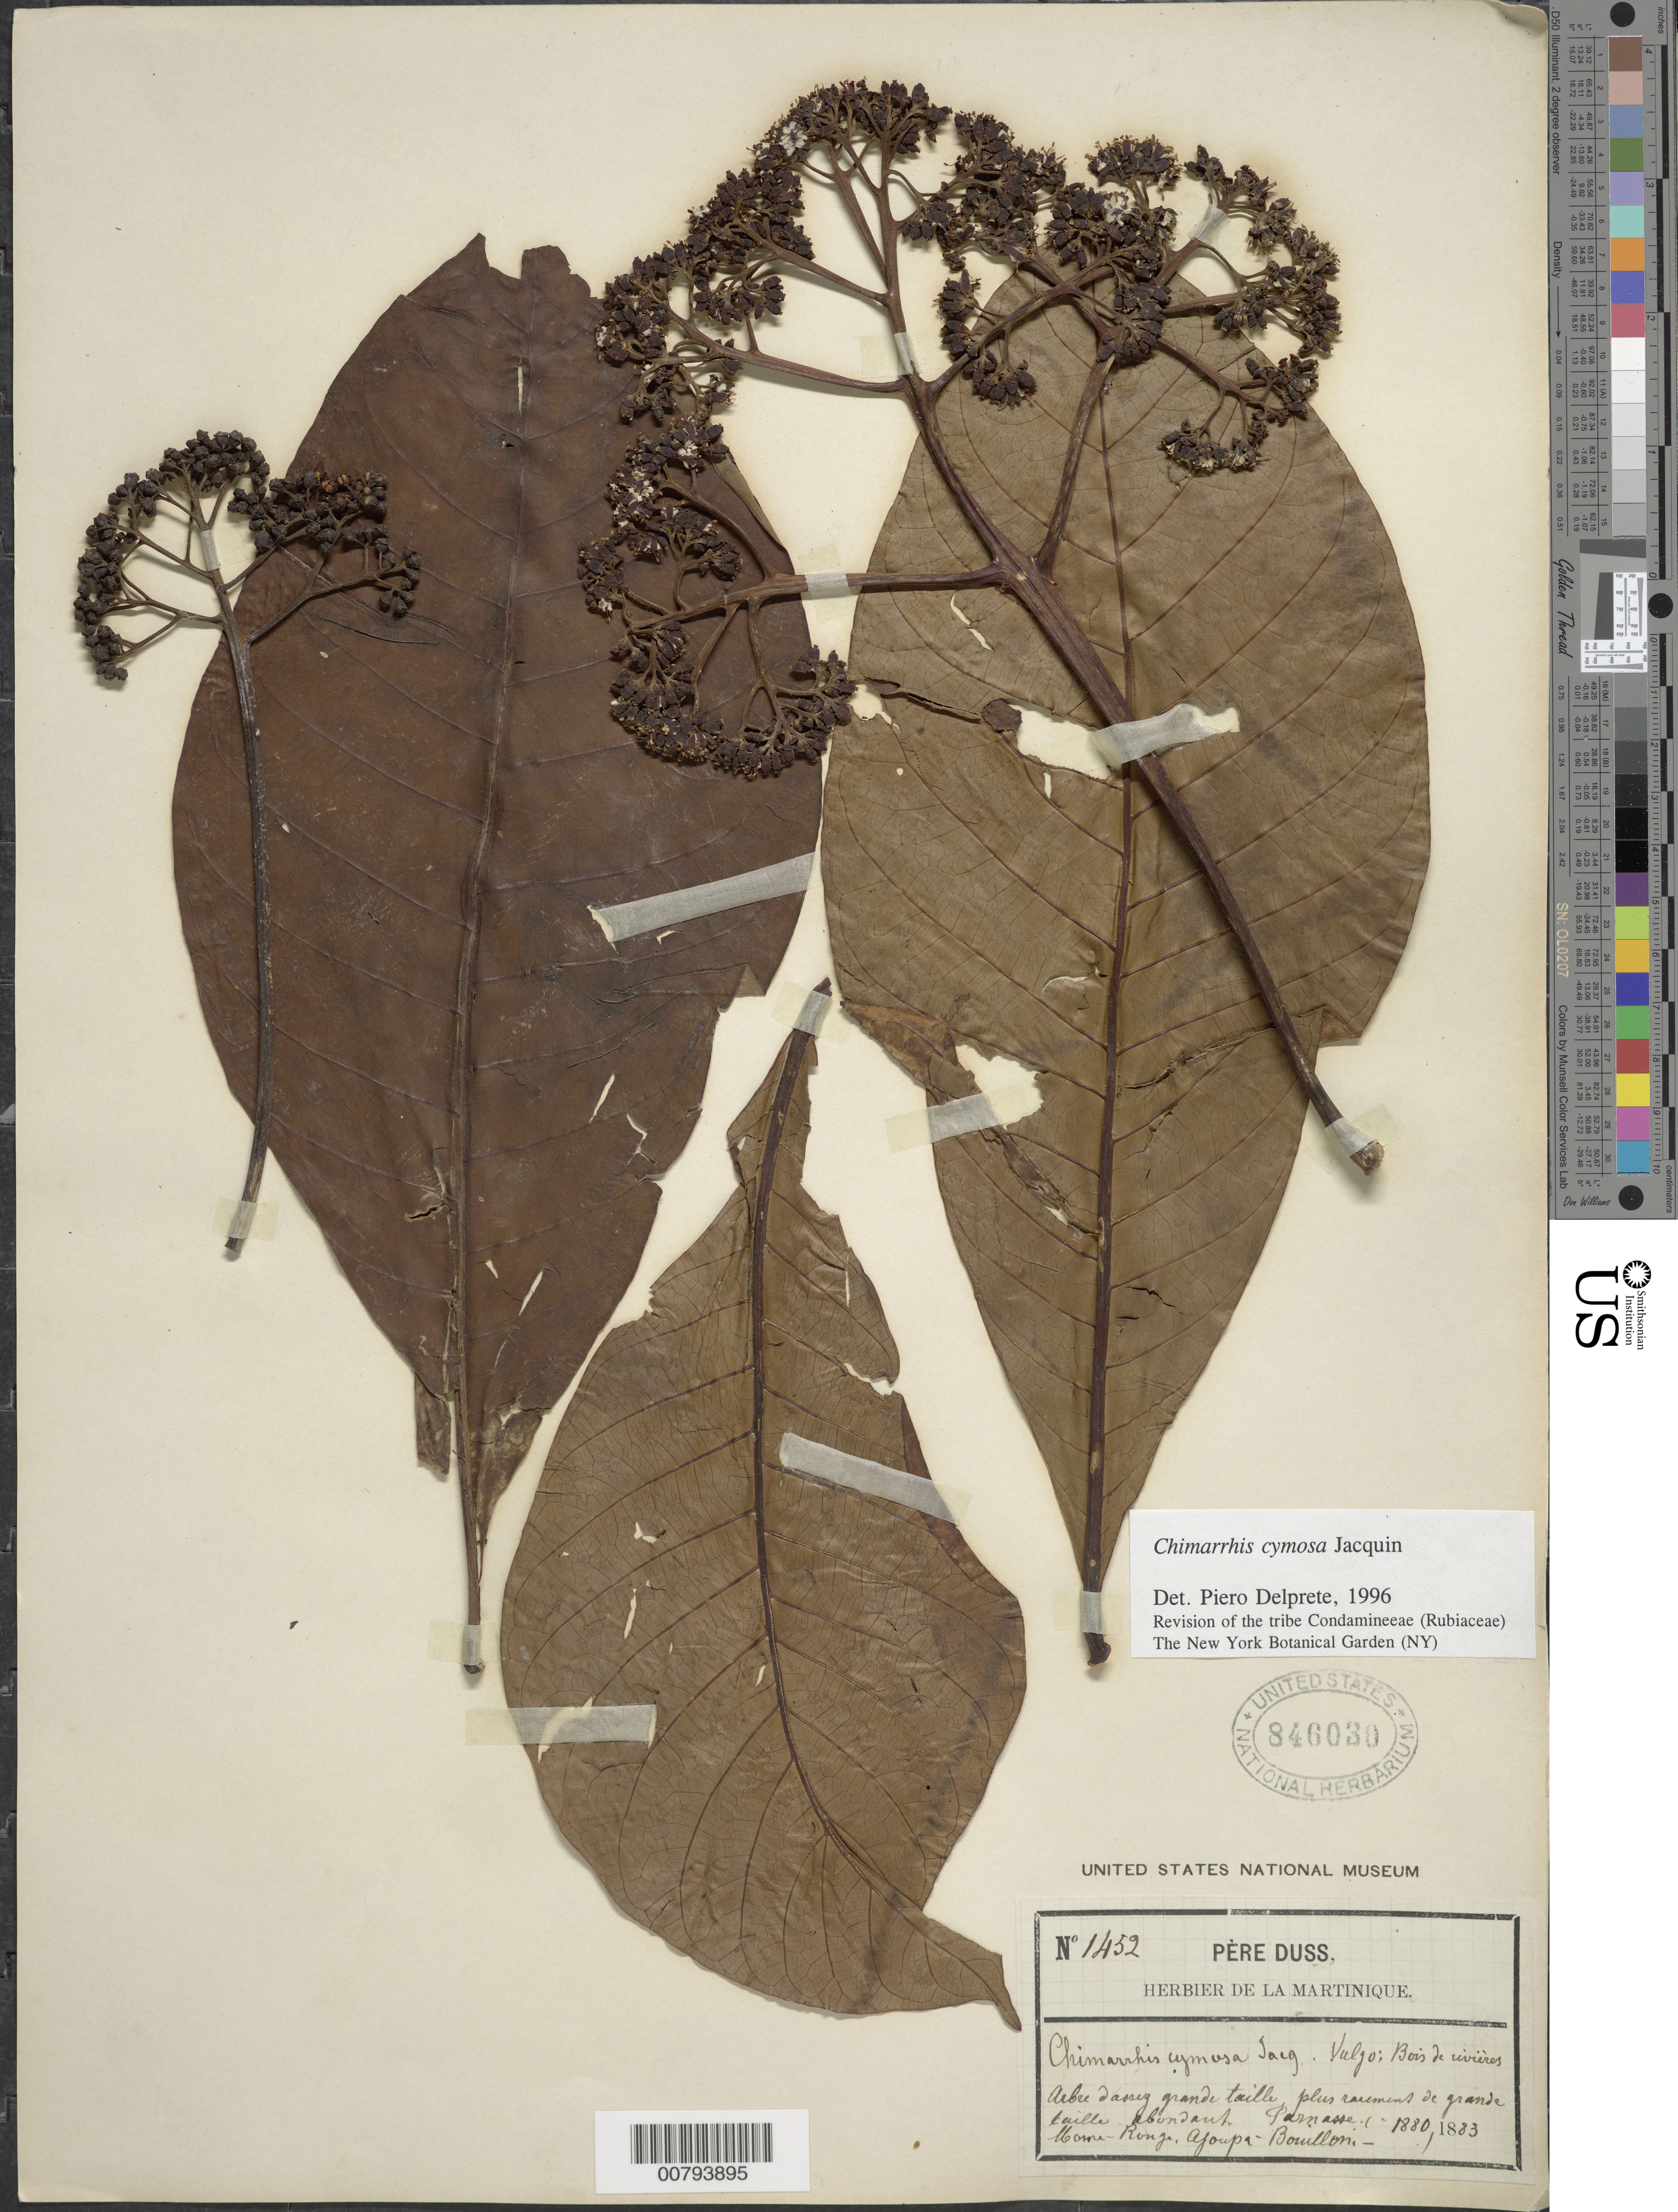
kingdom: Plantae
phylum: Tracheophyta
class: Magnoliopsida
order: Gentianales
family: Rubiaceae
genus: Chimarrhis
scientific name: Chimarrhis cymosa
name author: Jacq.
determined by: Delprete, P. G., Herb. de Guyane Cay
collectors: Père Duss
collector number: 1452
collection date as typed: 1880 and -- --- 1883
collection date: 1880,1883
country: Martinique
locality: Parnasse. Morne-Rouge, Ajoupa-Bouillon.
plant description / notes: Common name: Bois rivière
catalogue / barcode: US 846030